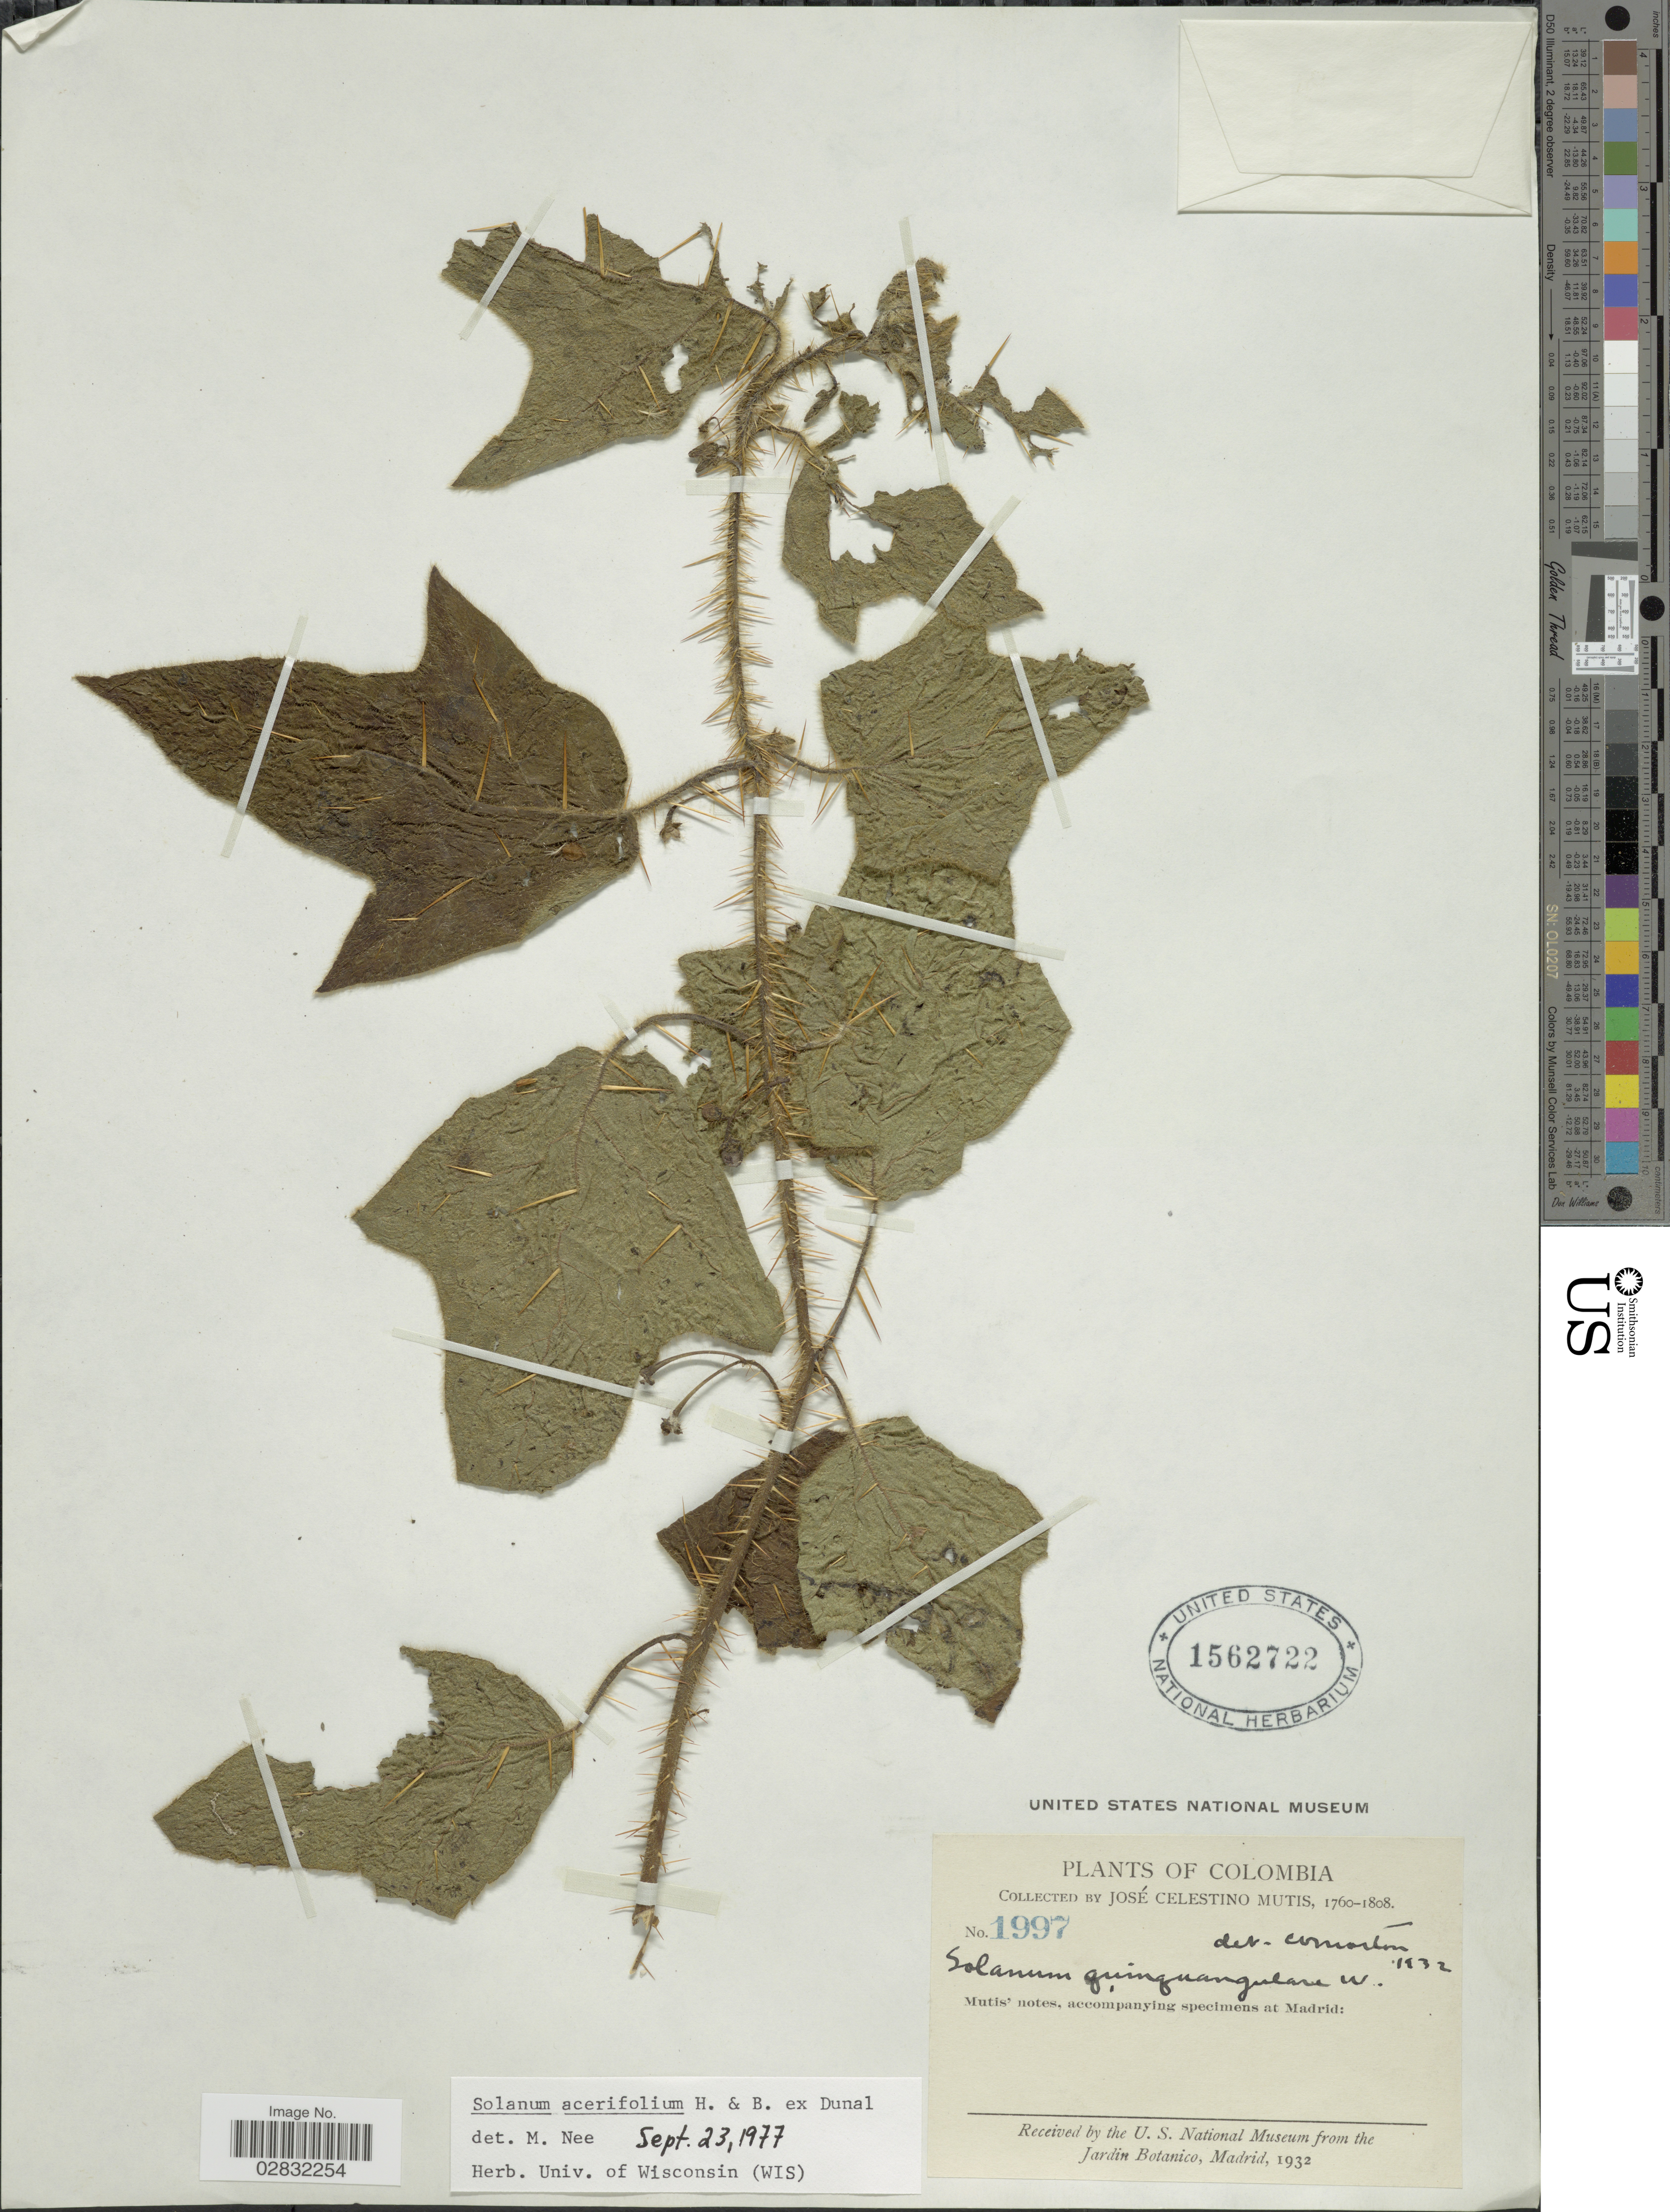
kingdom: Plantae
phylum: Tracheophyta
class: Magnoliopsida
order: Solanales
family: Solanaceae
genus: Solanum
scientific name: Solanum acerifolium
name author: Humb. & Bonpl. ex Dunal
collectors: J. C. B. Mutis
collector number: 1997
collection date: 1760/1808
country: Colombia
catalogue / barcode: US 1562722